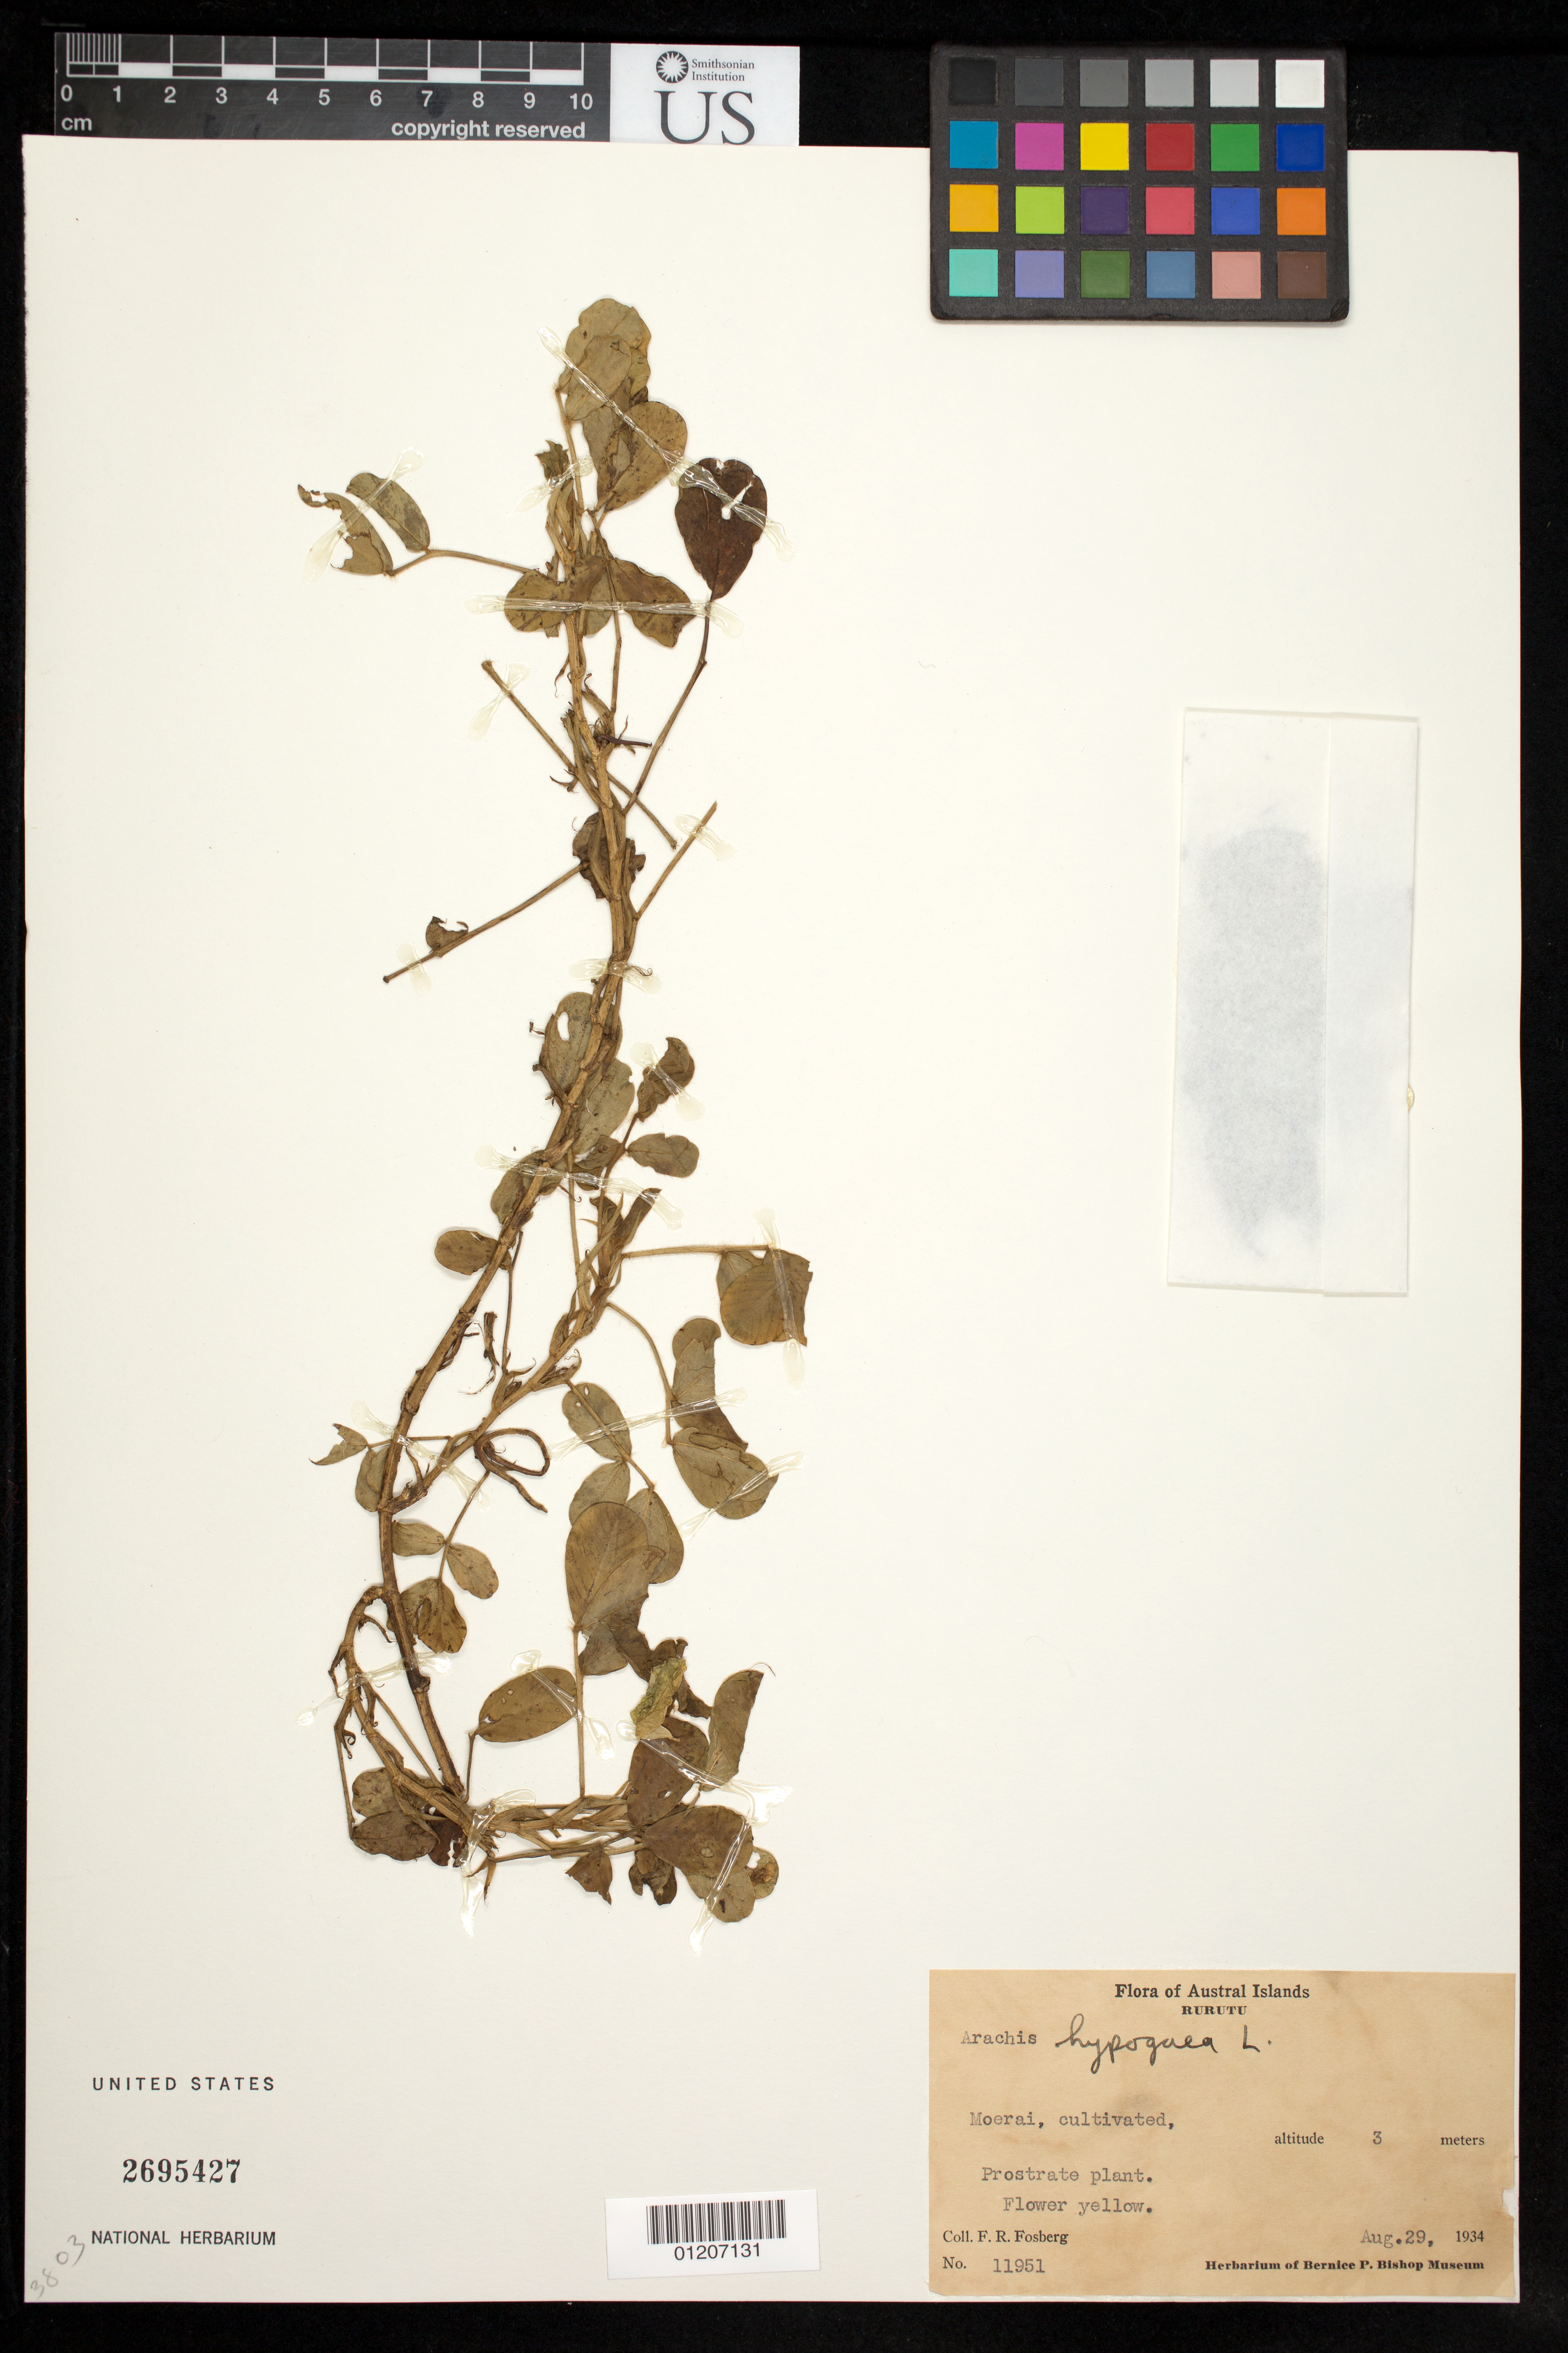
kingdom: Plantae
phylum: Tracheophyta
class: Magnoliopsida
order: Fabales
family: Fabaceae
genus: Arachis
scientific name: Arachis hypogaea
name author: L.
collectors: F. R. Fosberg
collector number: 11951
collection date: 1934-08-29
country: French Polynesia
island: Rurutu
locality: Moerai.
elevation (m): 3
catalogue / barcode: US 2695427